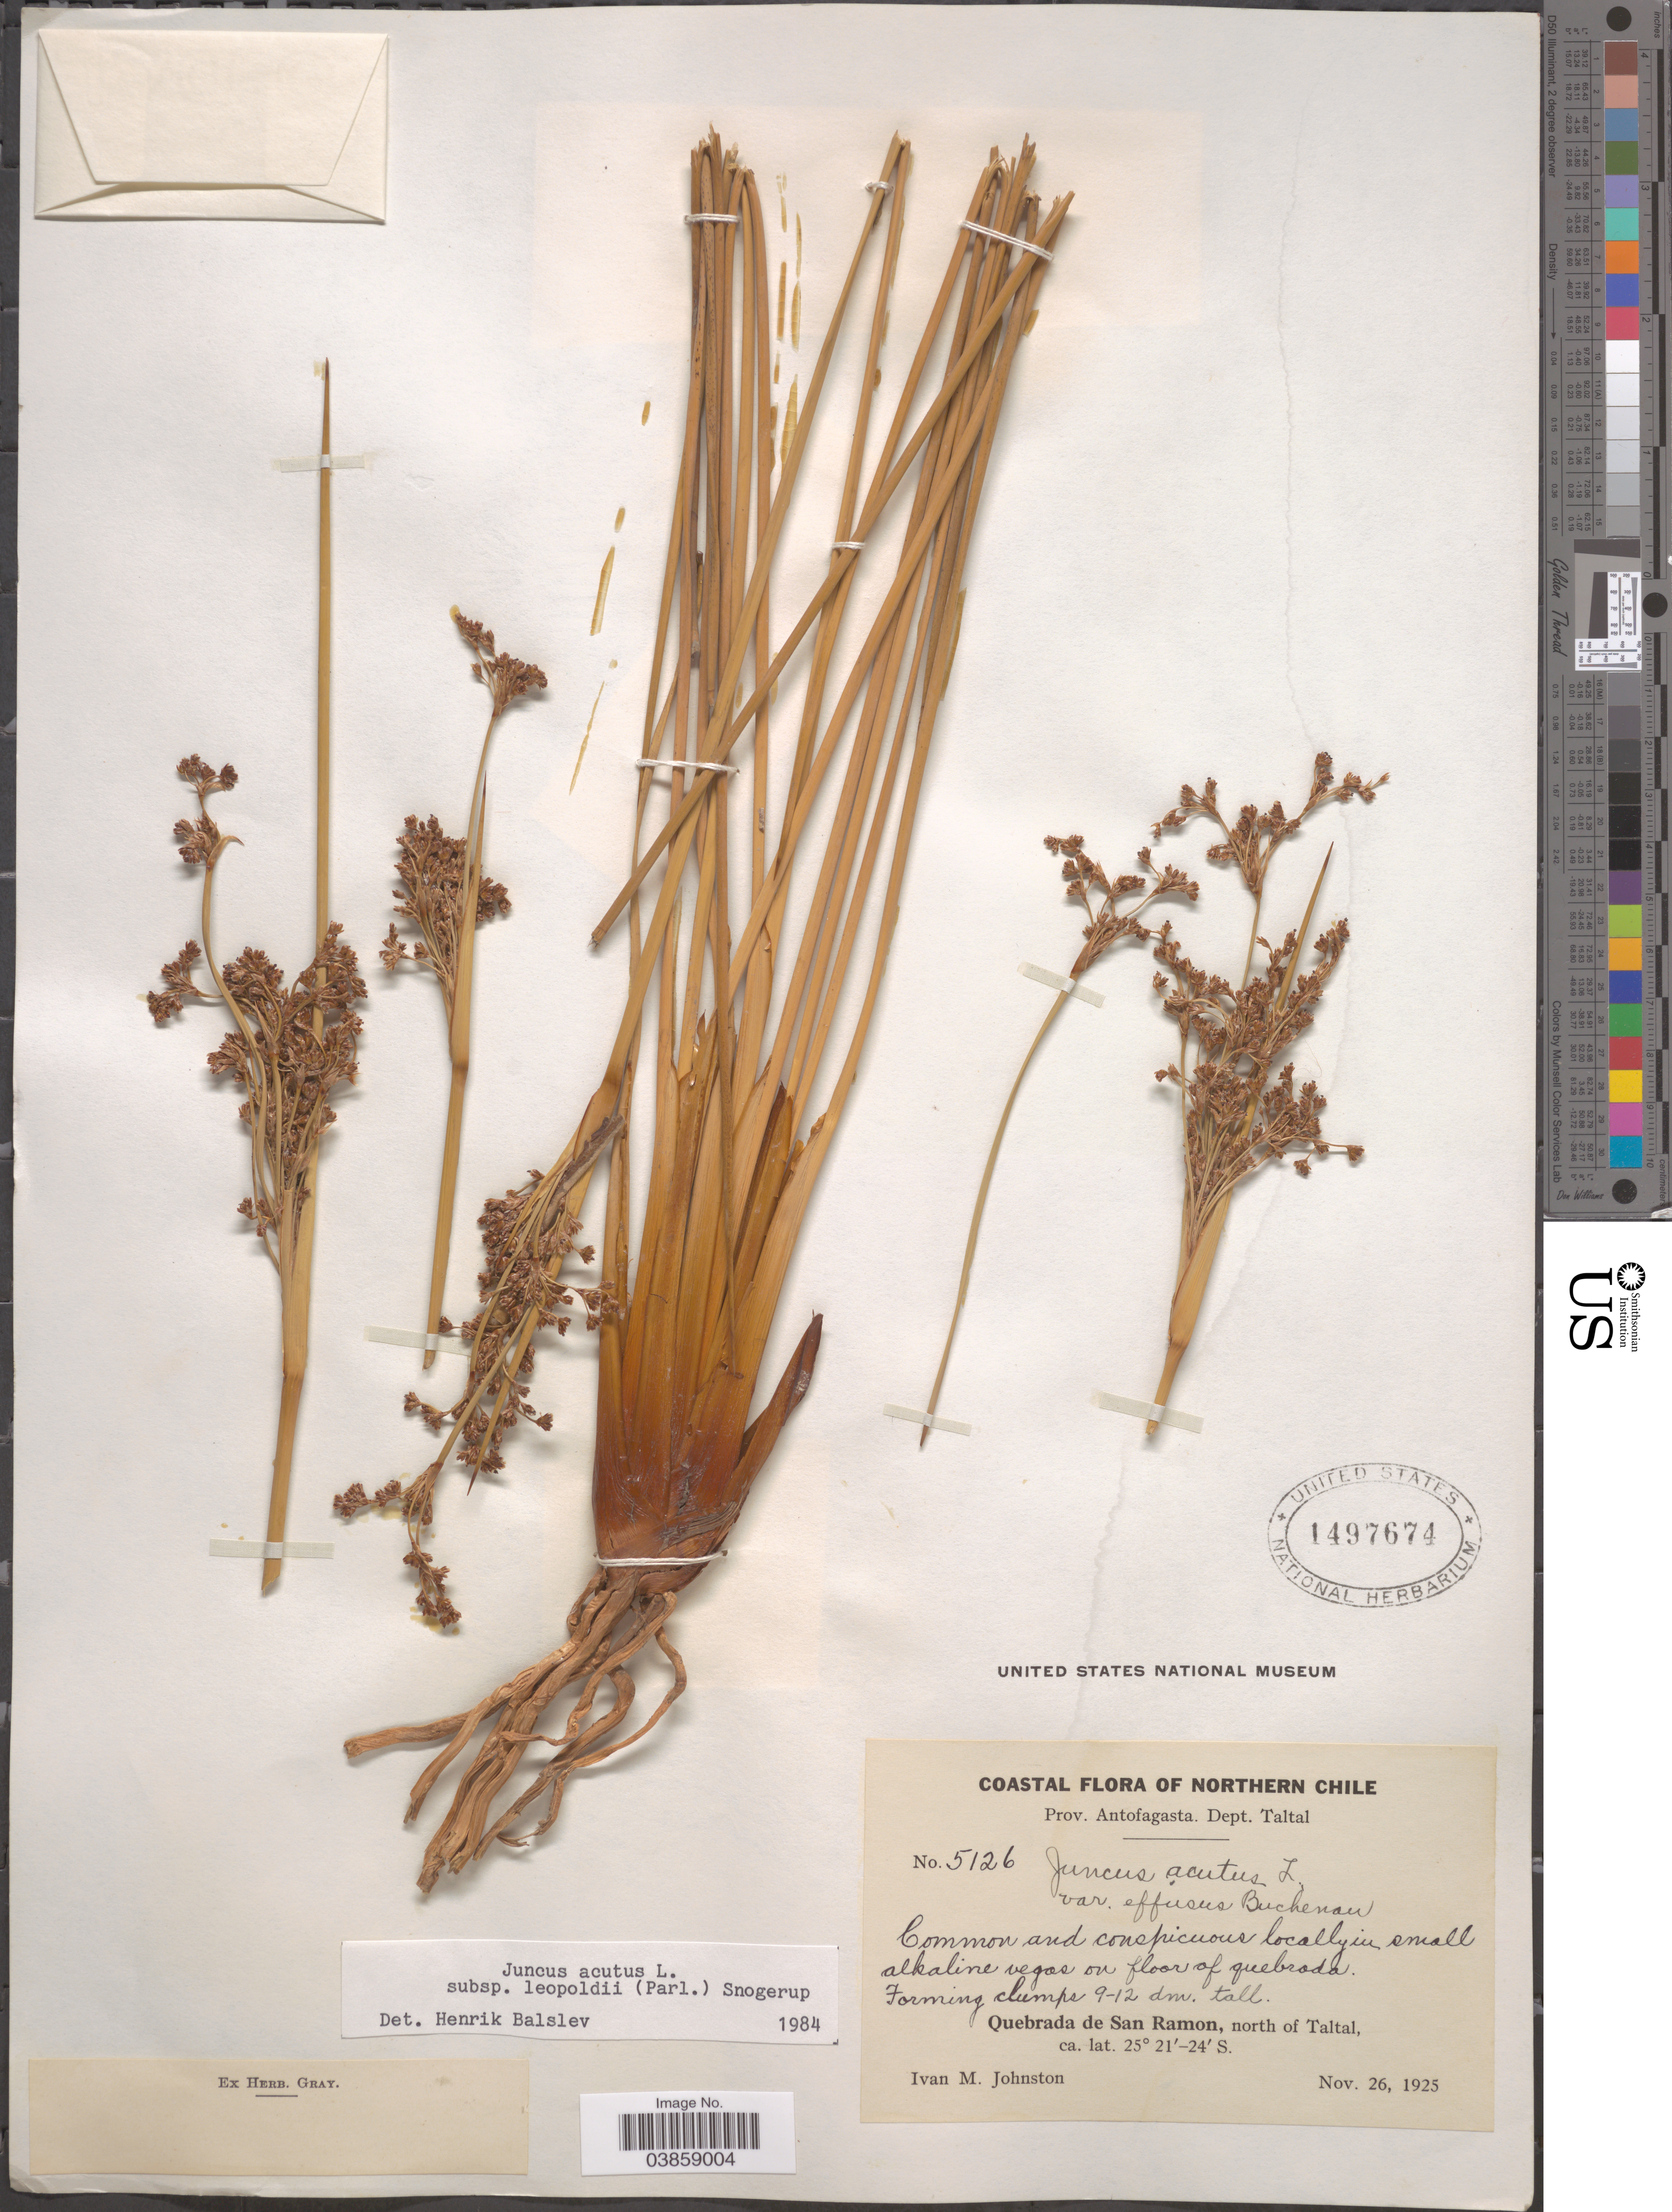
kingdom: Plantae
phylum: Tracheophyta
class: Liliopsida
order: Poales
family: Juncaceae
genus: Juncus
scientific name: Juncus acutus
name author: L.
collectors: I.M. Johnston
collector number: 5126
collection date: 1925-11-26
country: Chile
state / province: Antofagasta (II)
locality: Northern Chile. Dept. Taltal. On floor of quebrada. Quebrada de San Ramon, north of Taltal.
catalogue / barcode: US 1497674